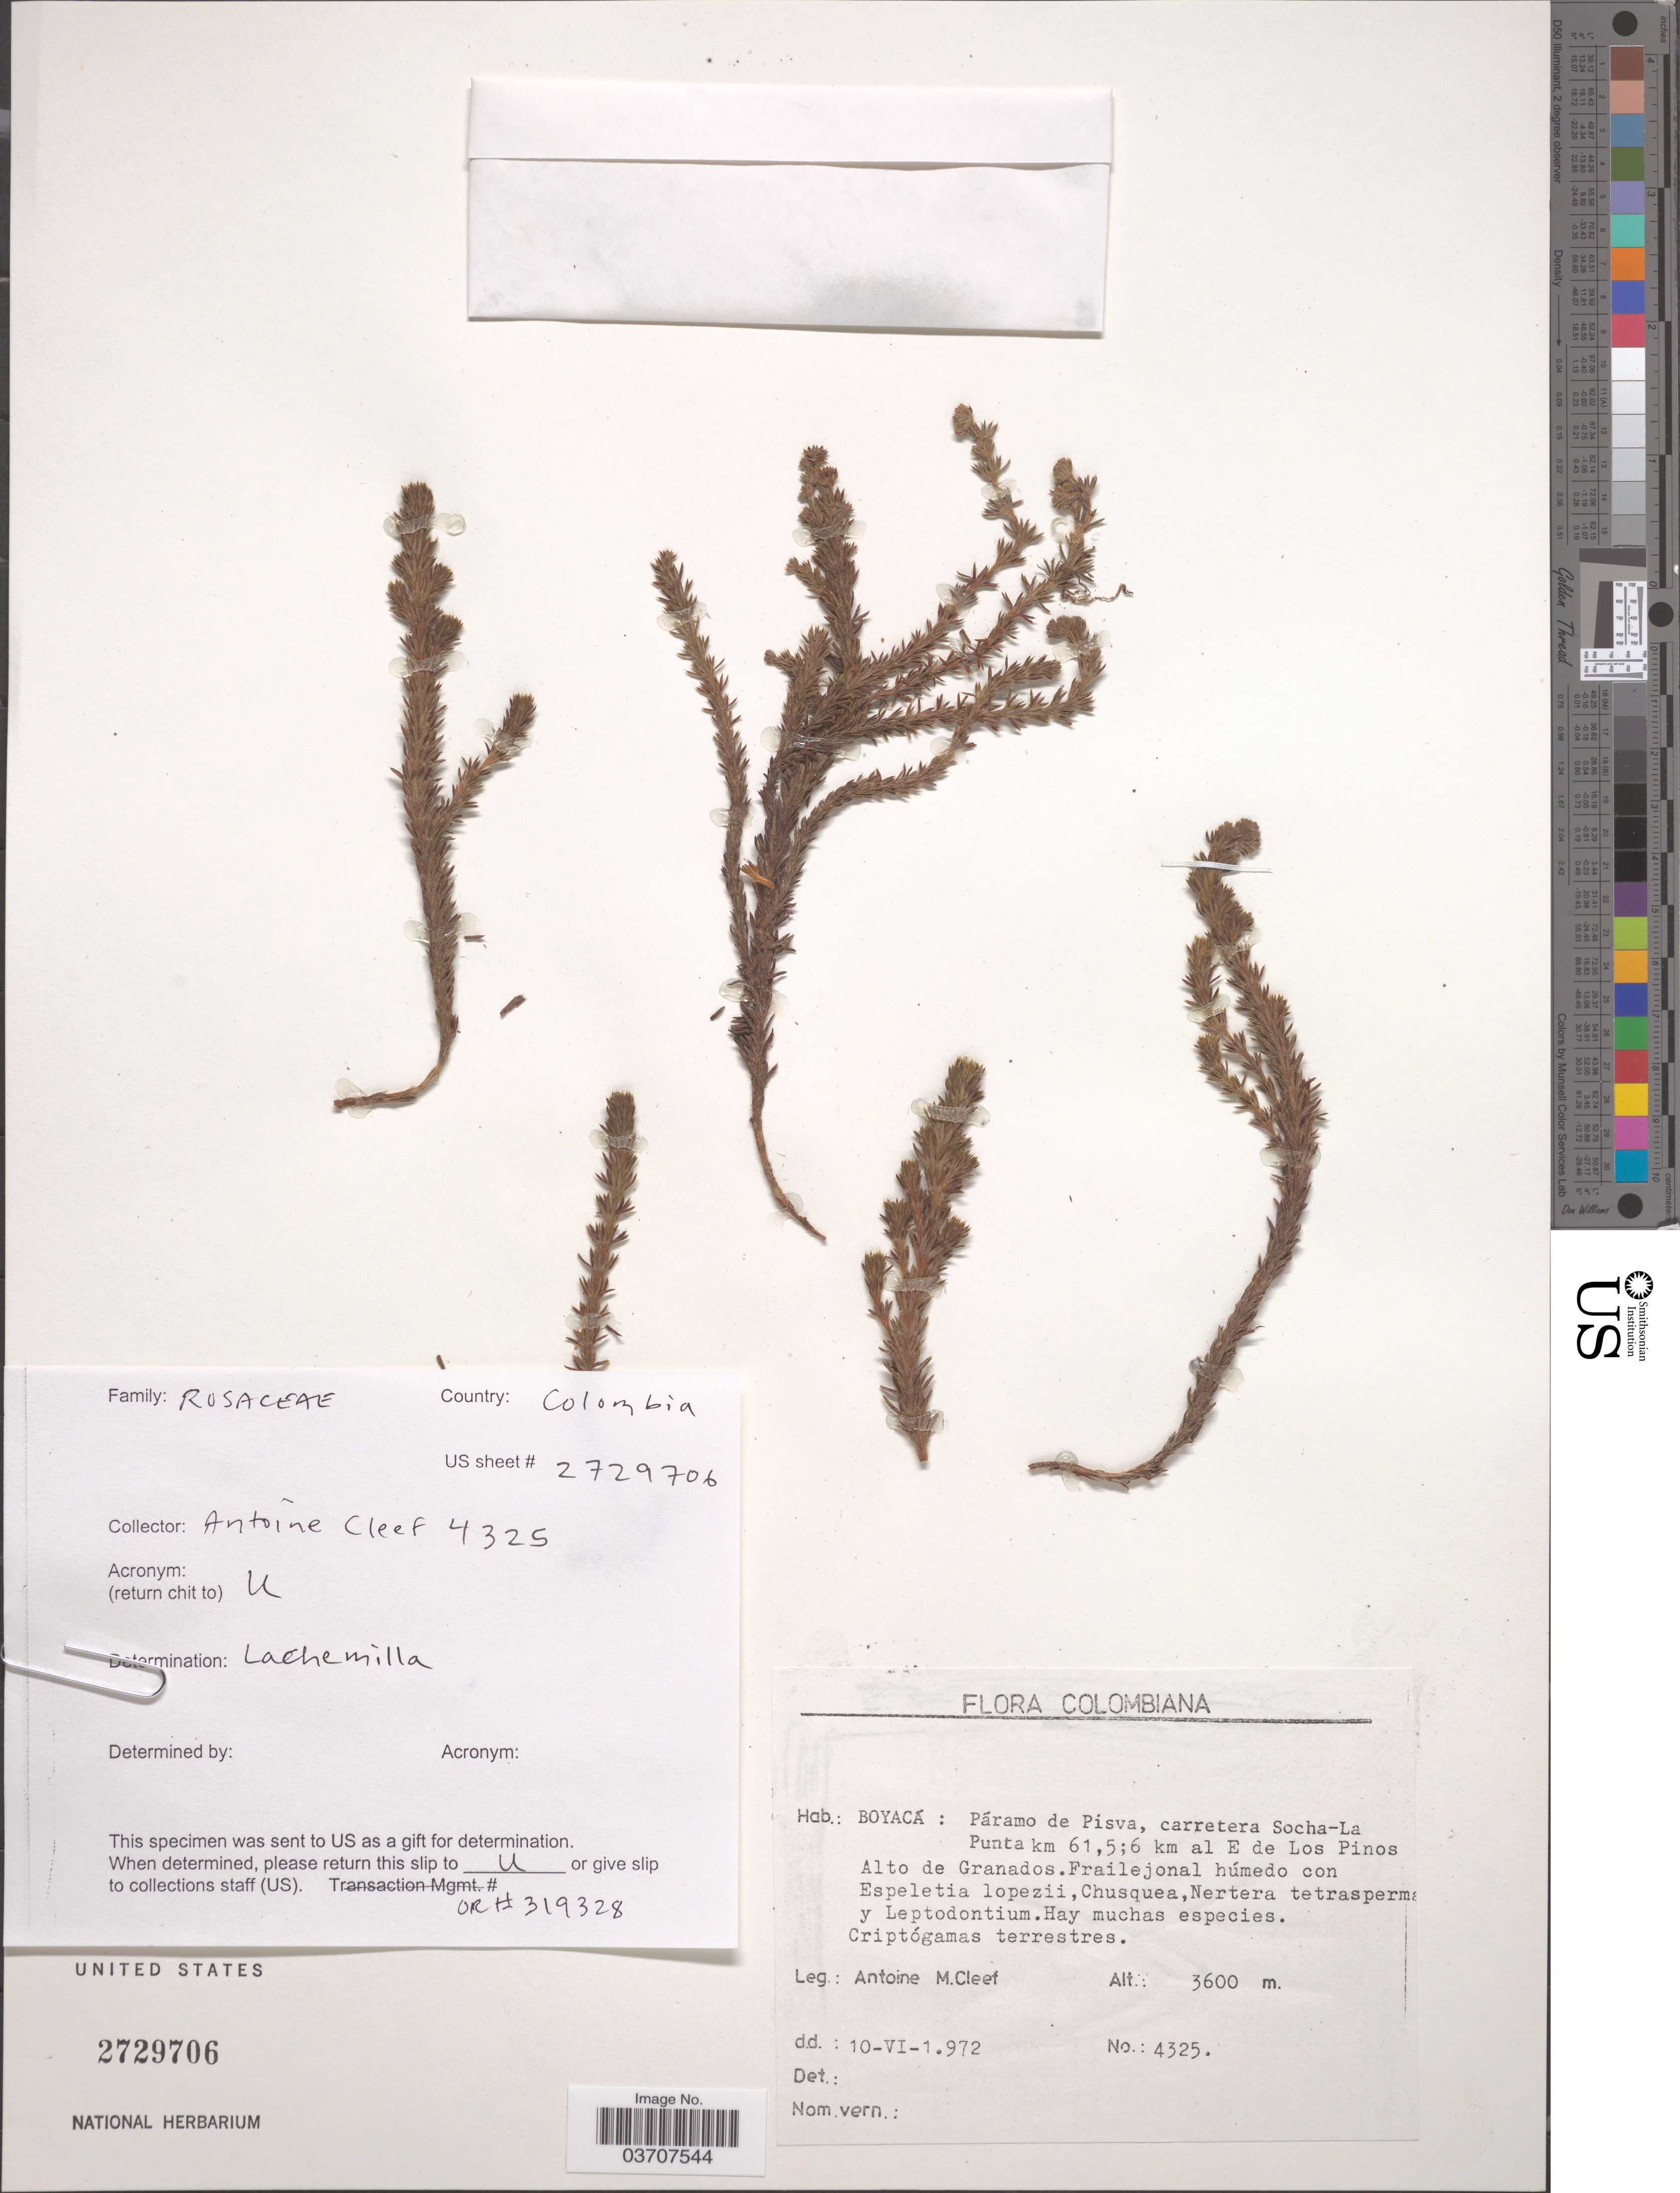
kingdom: Plantae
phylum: Tracheophyta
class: Magnoliopsida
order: Rosales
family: Rosaceae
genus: Alchemilla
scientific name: Alchemilla hispidula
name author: L.M. Perry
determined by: Dorr, L. J., (BOT), Smithsonian Institution - National Museum of Natural History (UNITED STATES)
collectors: A. M. Cleef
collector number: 4325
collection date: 1972-06-10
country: Colombia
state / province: Boyacá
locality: Páramo de Pisva, carretera Socha-La Punta km 61,5;6 km al E de Los Pinos. Alto de Granados.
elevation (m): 3600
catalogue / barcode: US 2729706